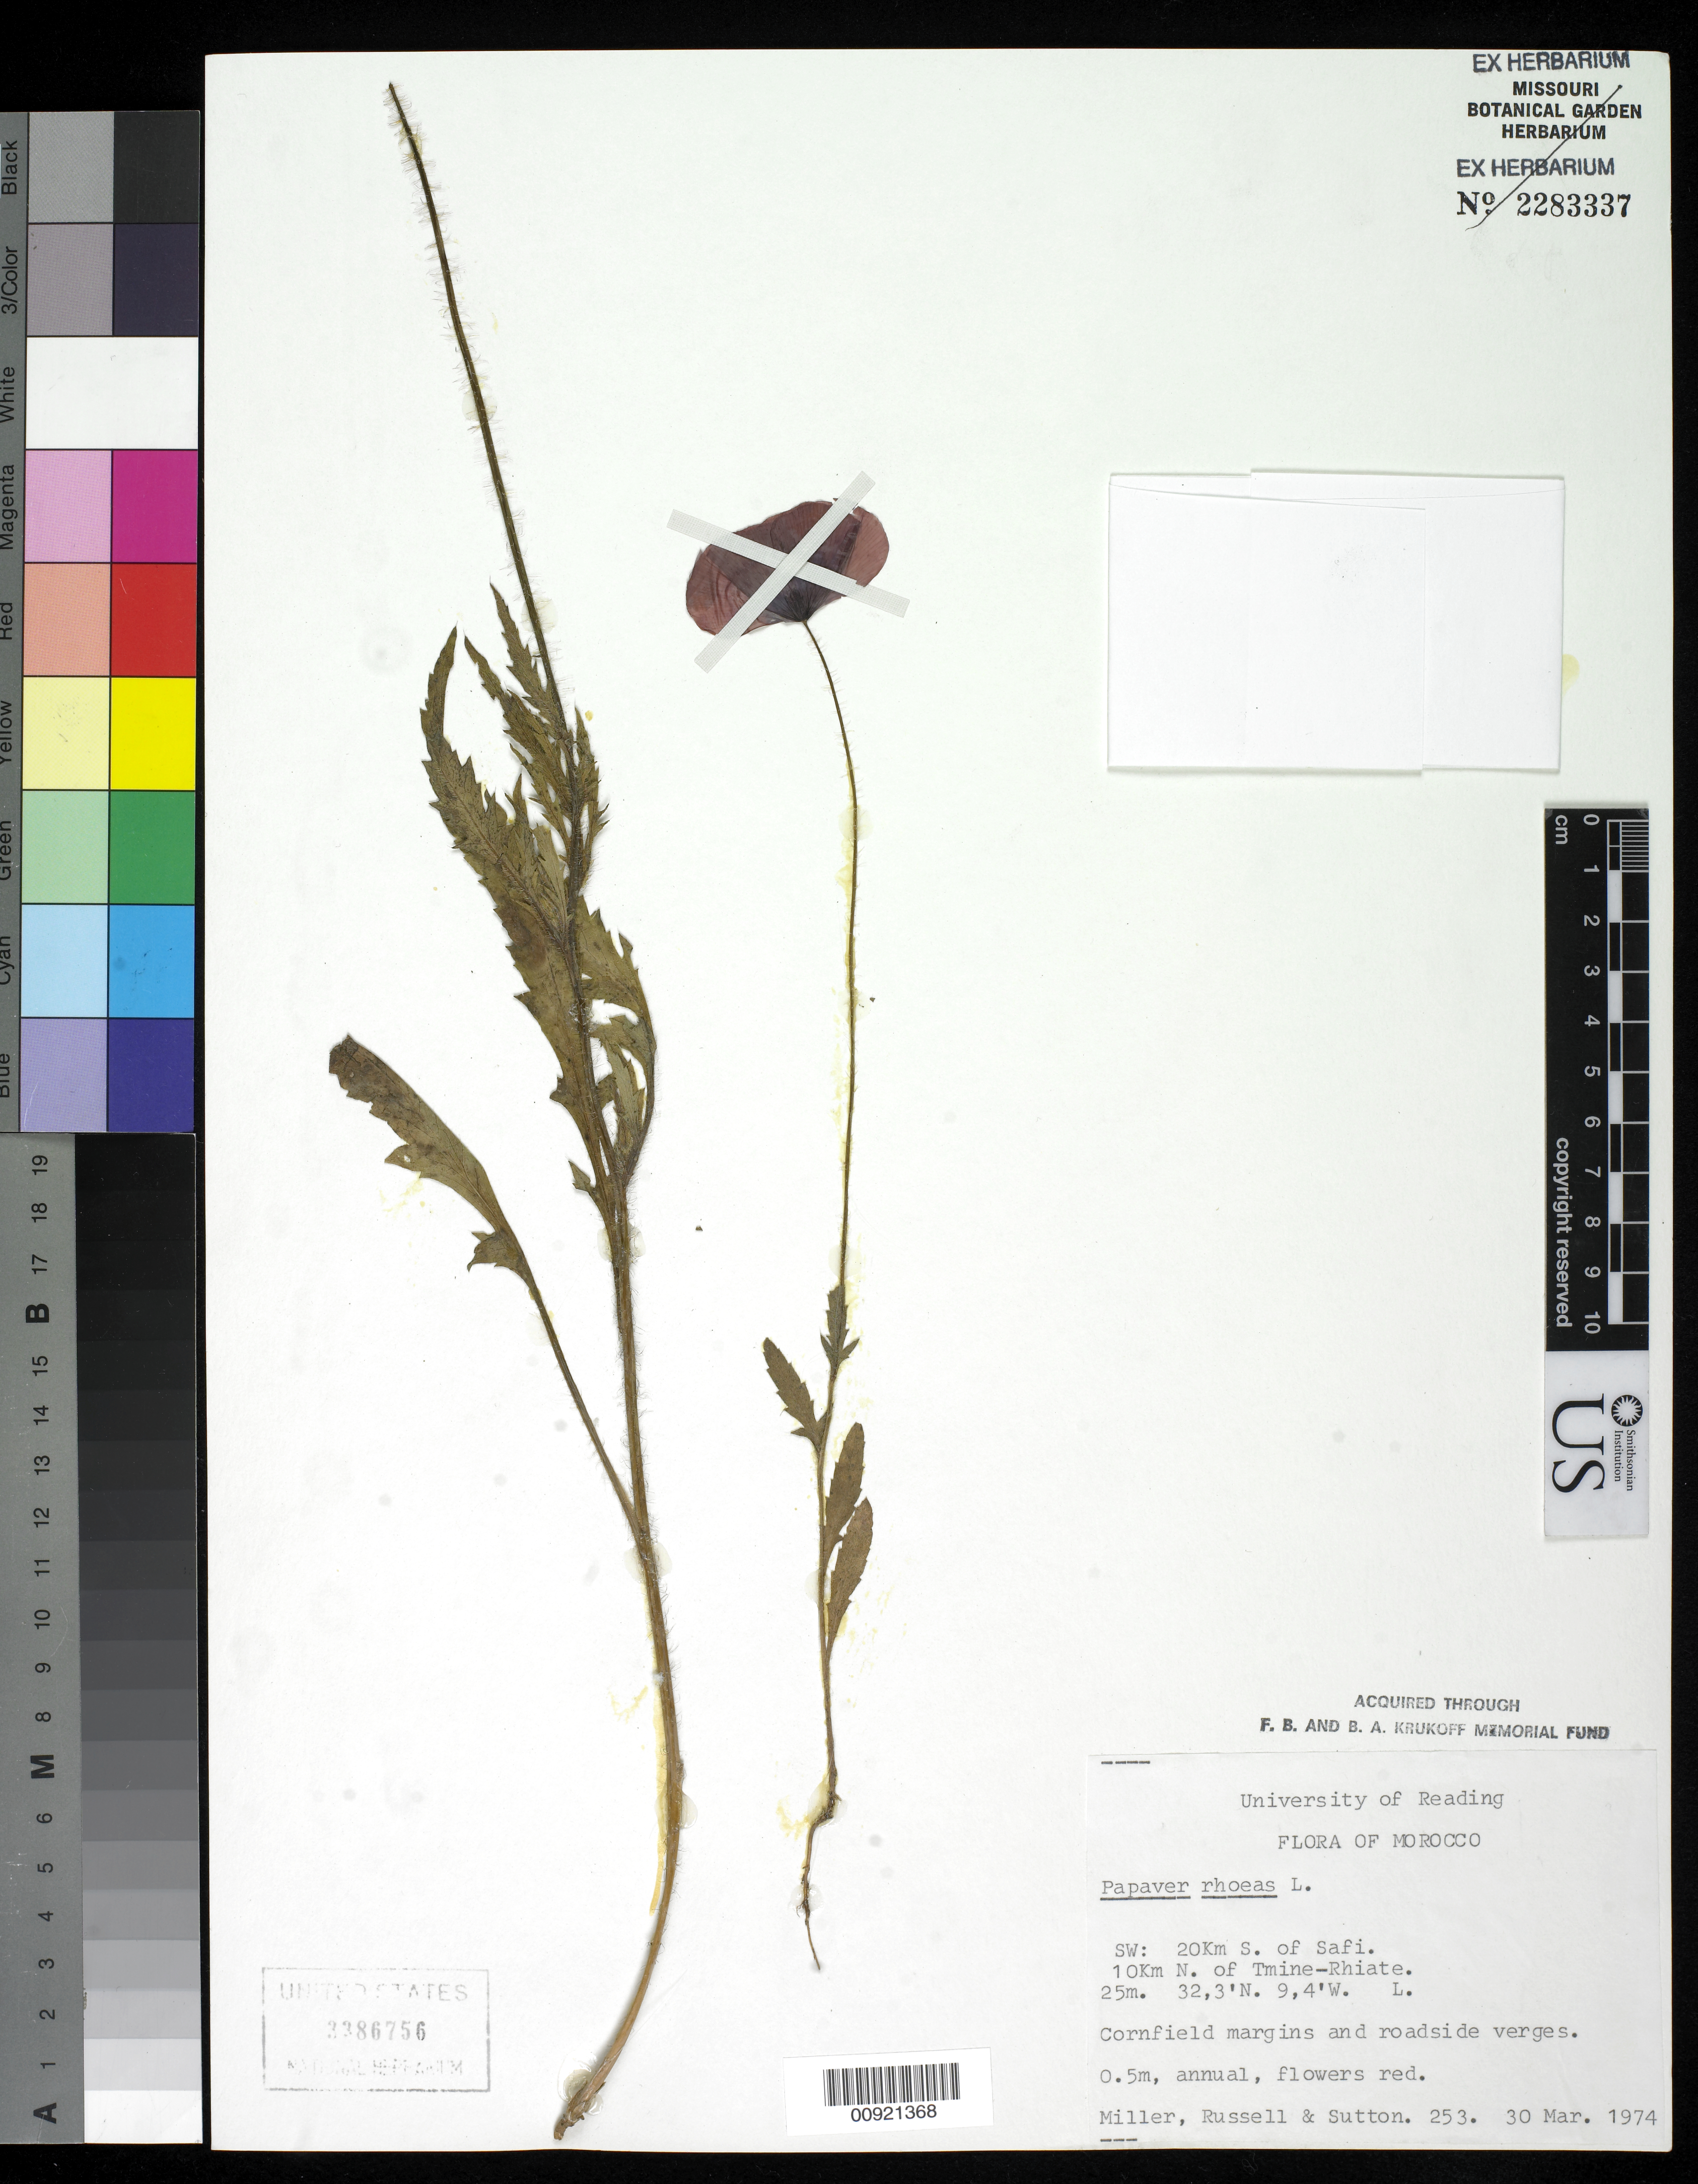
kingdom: Plantae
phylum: Tracheophyta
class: Magnoliopsida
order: Ranunculales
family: Papaveraceae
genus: Papaver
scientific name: Papaver rhoeas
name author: L.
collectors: -- Miller, -- Russell & Sutton, --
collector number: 253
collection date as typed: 30 Mar 1974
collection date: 1974-03-30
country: Morocco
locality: SW: 20 Km S. of Safi. 10 Km N. of Tmine-Rhiate. 25m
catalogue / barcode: US 2386756